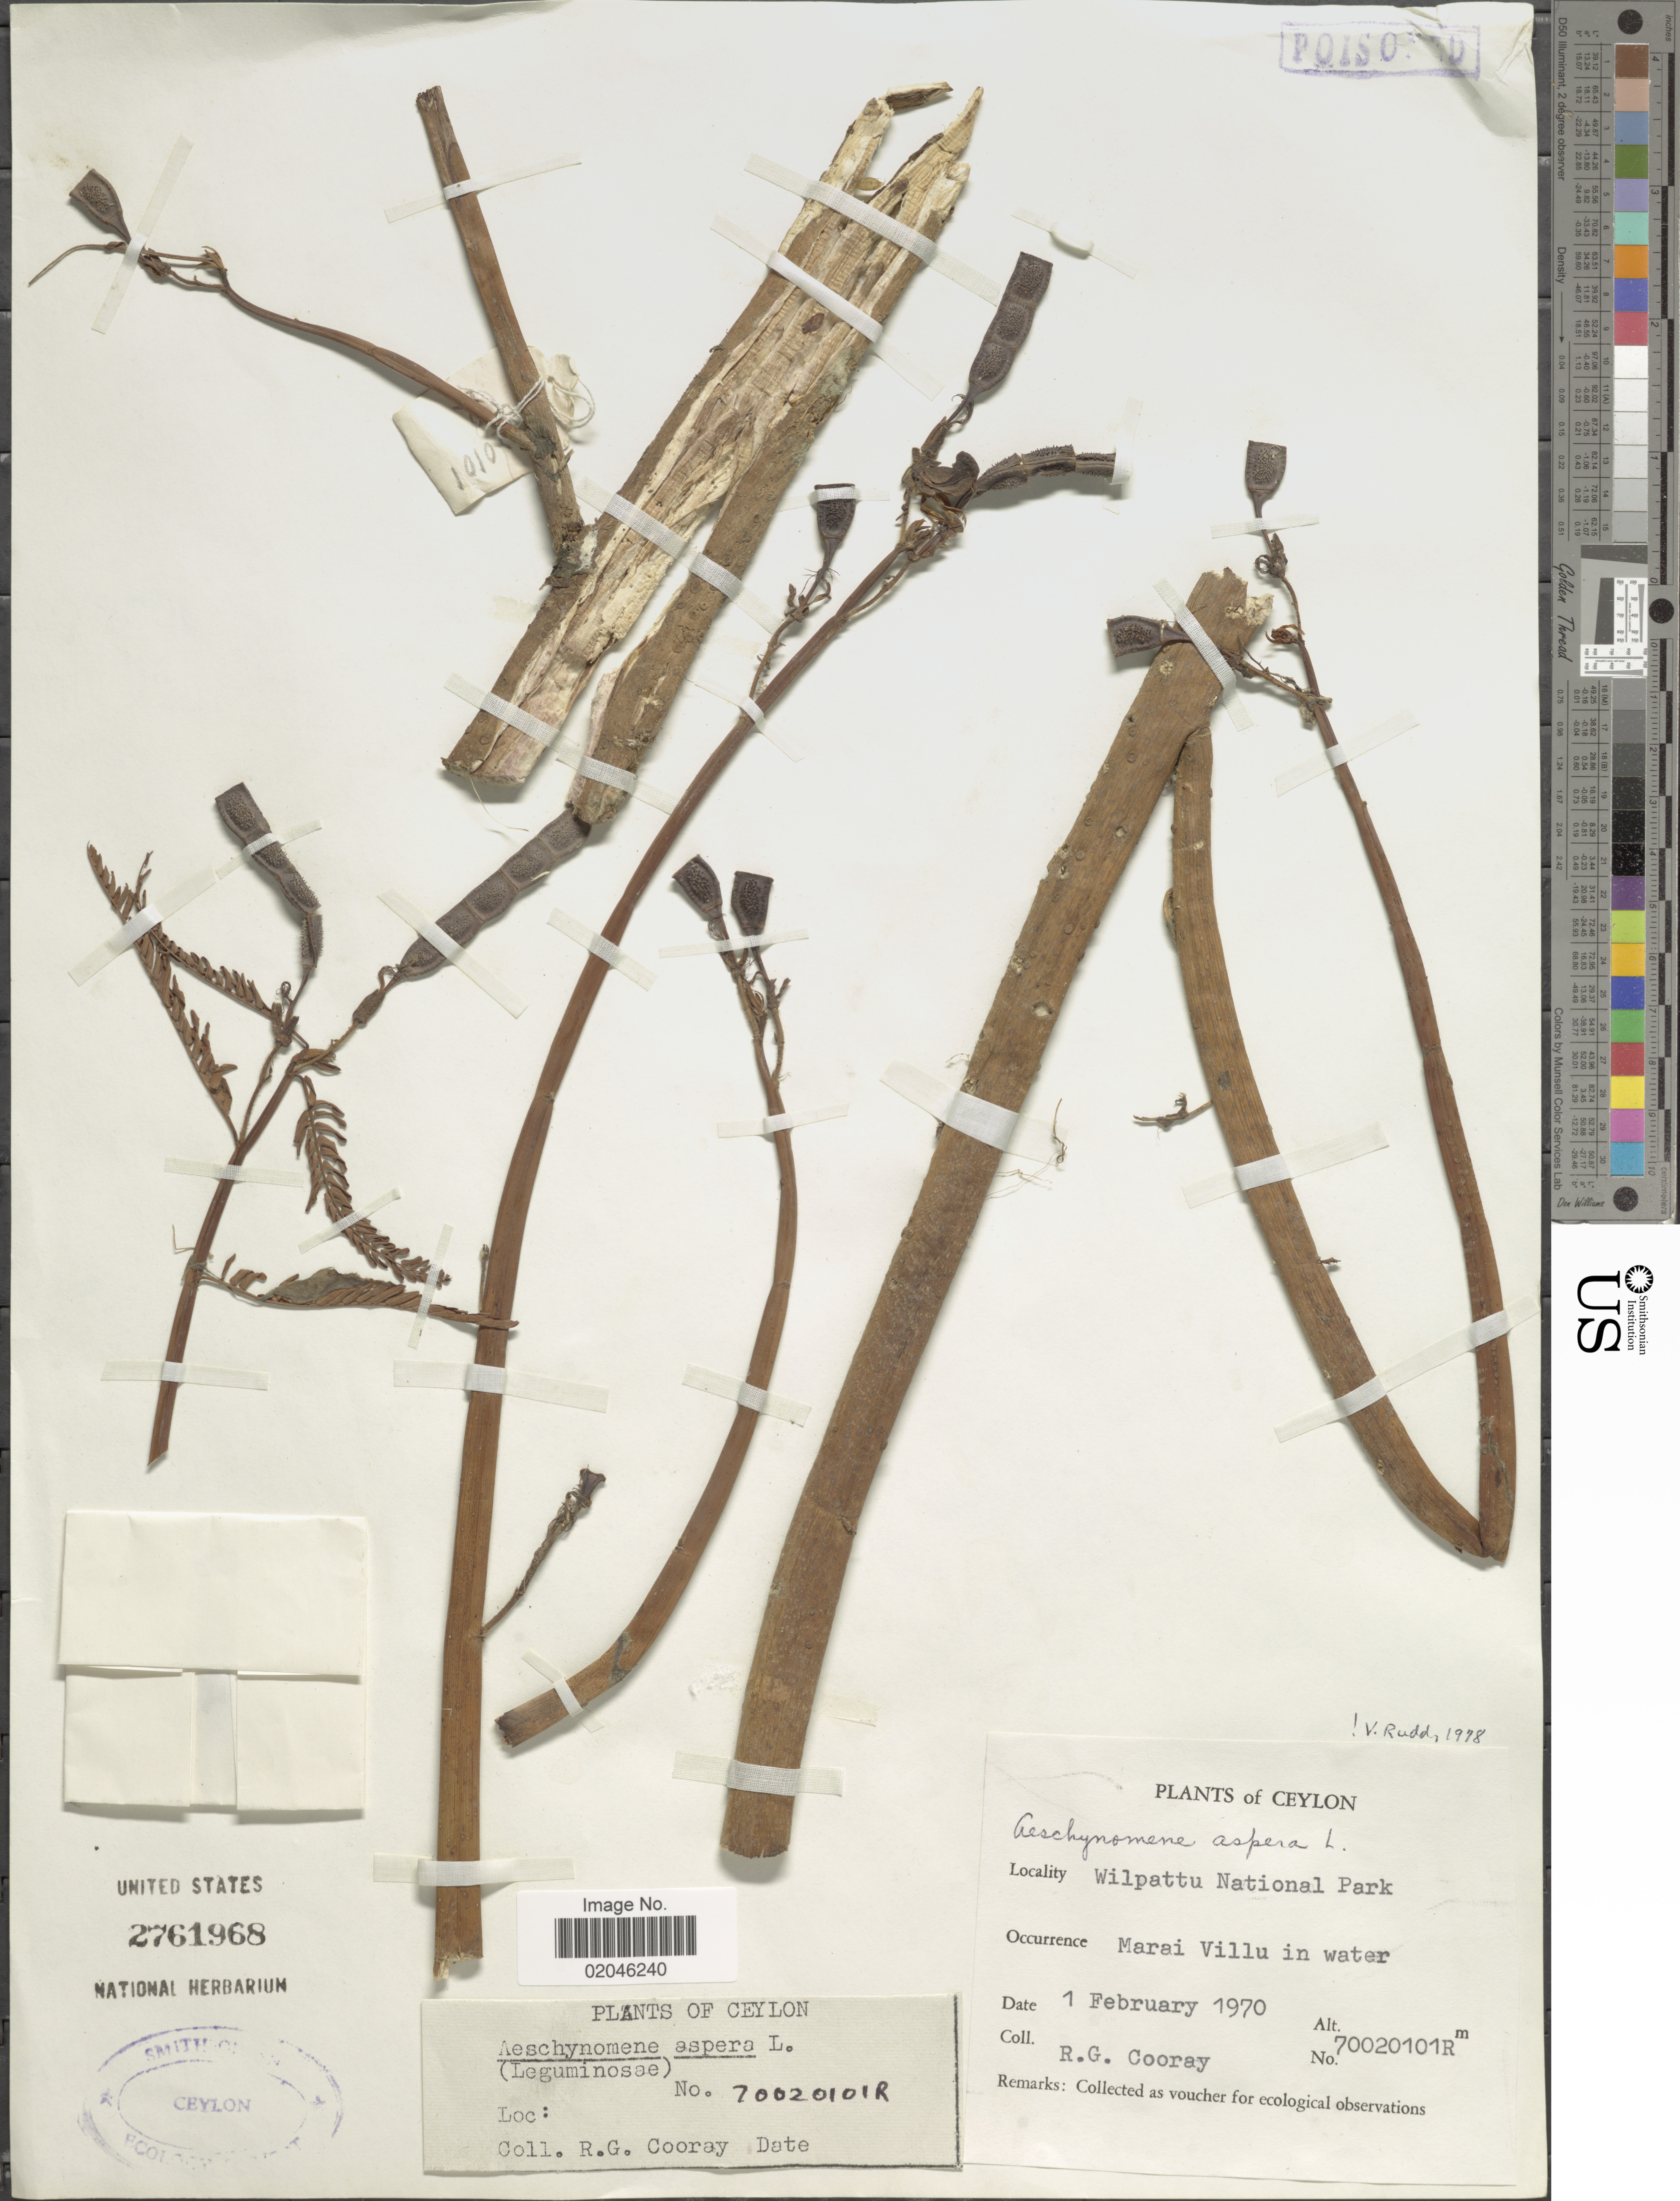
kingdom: Plantae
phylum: Tracheophyta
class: Magnoliopsida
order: Fabales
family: Fabaceae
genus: Aeschynomene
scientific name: Aeschynomene aspera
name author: L.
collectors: R. Cooray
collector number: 70020101R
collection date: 1970-02-01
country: Sri Lanka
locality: Ceylon, Wilpattu National Park, Marai Villu in water.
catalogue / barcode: US 2761968